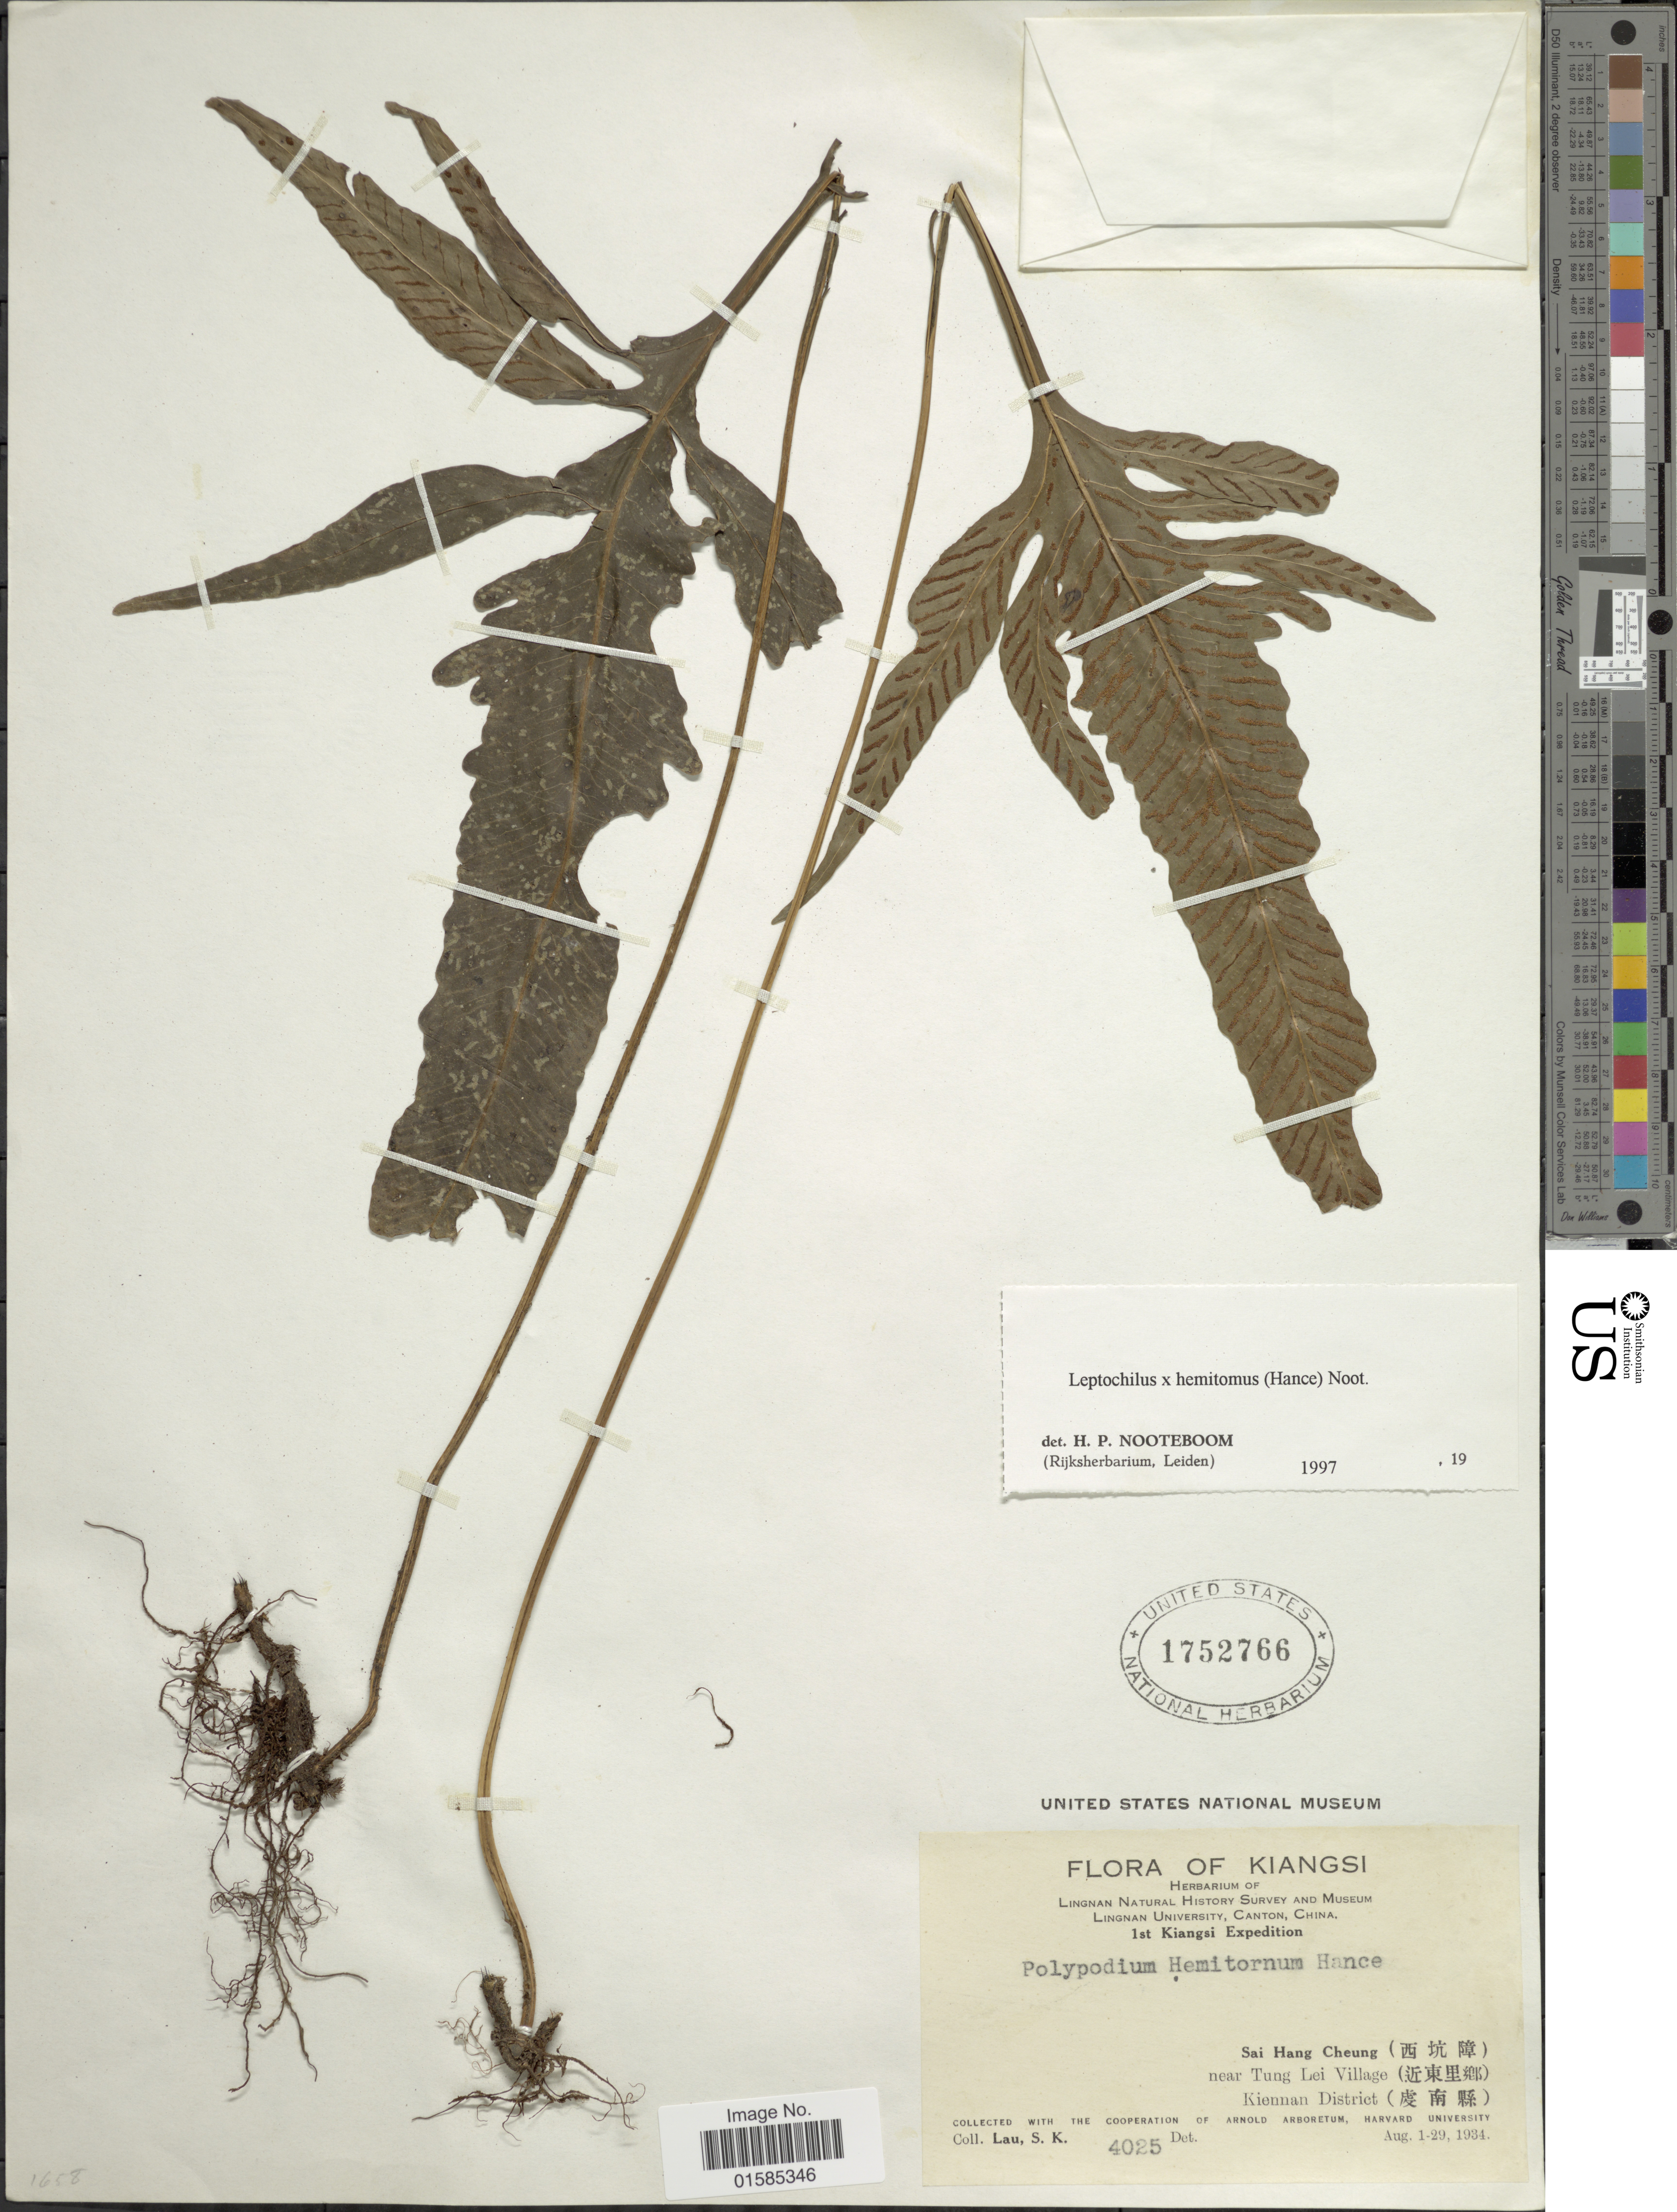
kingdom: Plantae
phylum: Tracheophyta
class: Polypodiopsida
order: Polypodiales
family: Polypodiaceae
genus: Leptochilus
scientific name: Leptochilus x hemitomus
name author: (Hance) Noot.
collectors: S. K. Lau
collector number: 4025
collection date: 1934-08-01/1934-08-29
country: China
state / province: Jiangxi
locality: Kiangsi, , Sai Hang Cheung, near Tung Lei Village, Kiennan District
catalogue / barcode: US 1752766